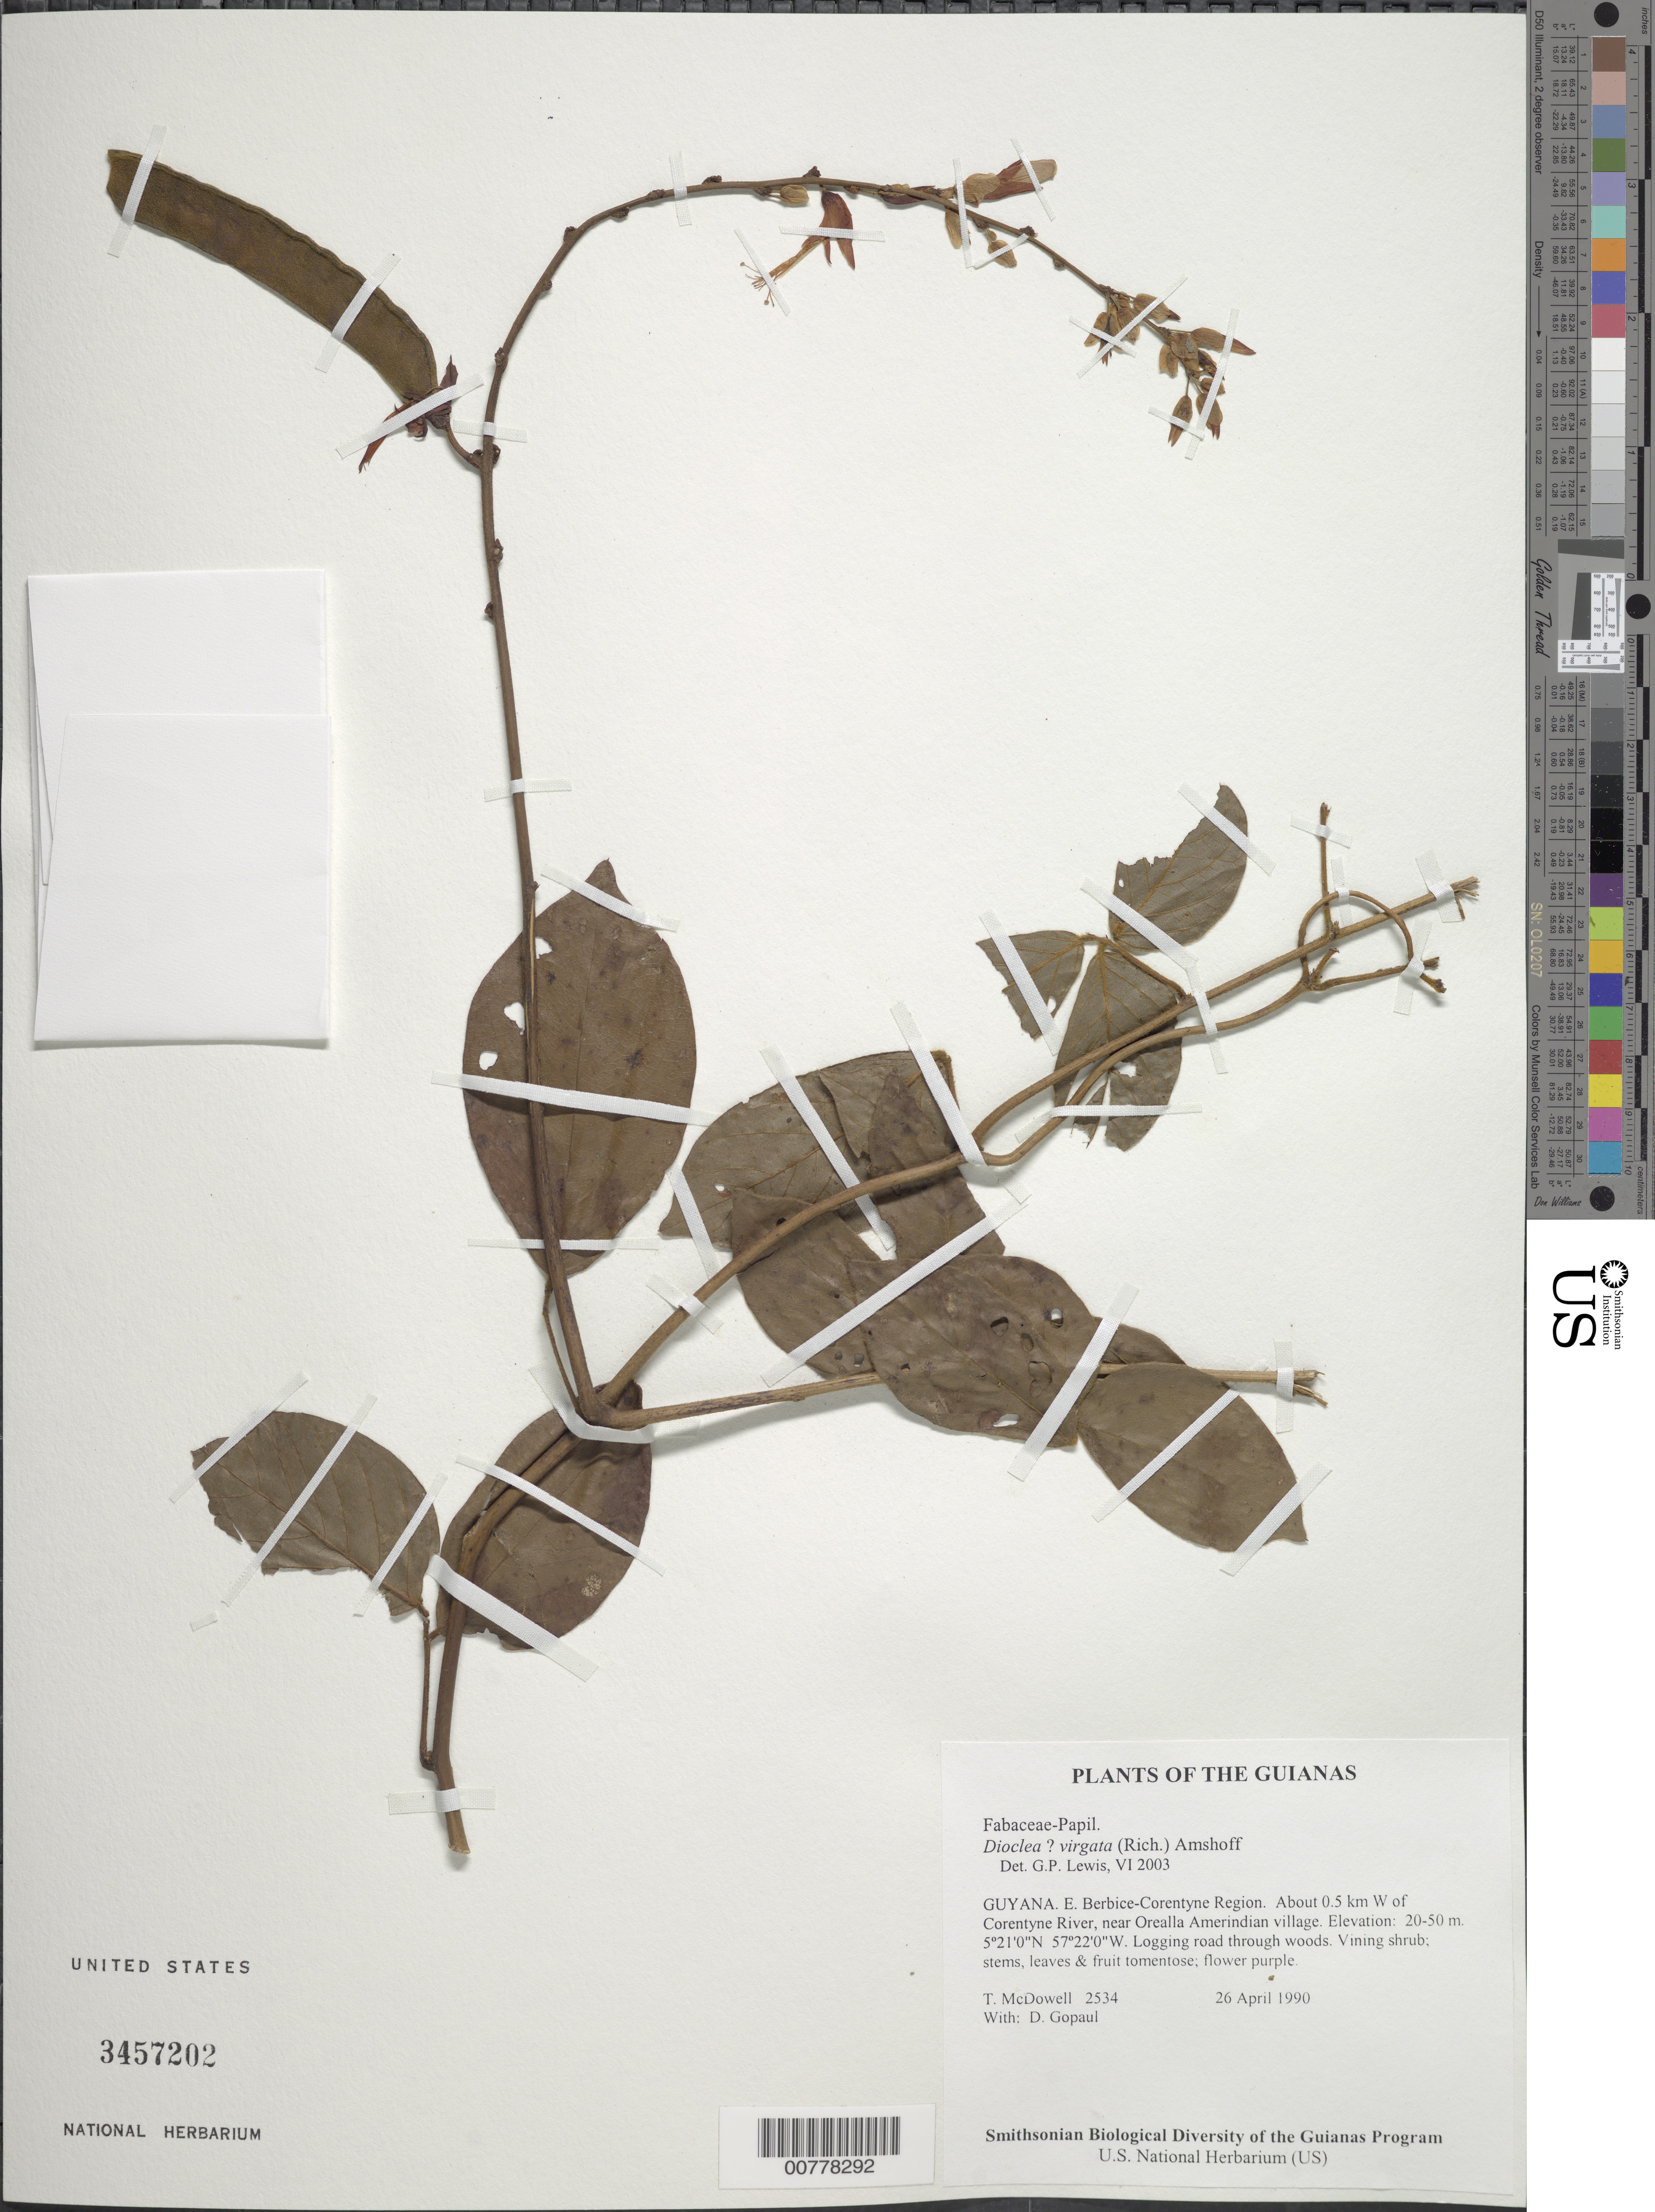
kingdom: Plantae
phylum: Tracheophyta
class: Magnoliopsida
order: Fabales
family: Fabaceae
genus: Dioclea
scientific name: Dioclea virgata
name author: (Rich.) Amshoff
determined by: Redden, K. M.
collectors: T. McDowell & D. Gopaul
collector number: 2534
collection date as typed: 26 April 1990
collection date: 1990-04-26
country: Guyana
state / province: E. Berbice-Corentyne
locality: About 0.5 km W of Corentyne River, near Orealla Amerindian village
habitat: Logging road through woods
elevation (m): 20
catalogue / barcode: US 3457202